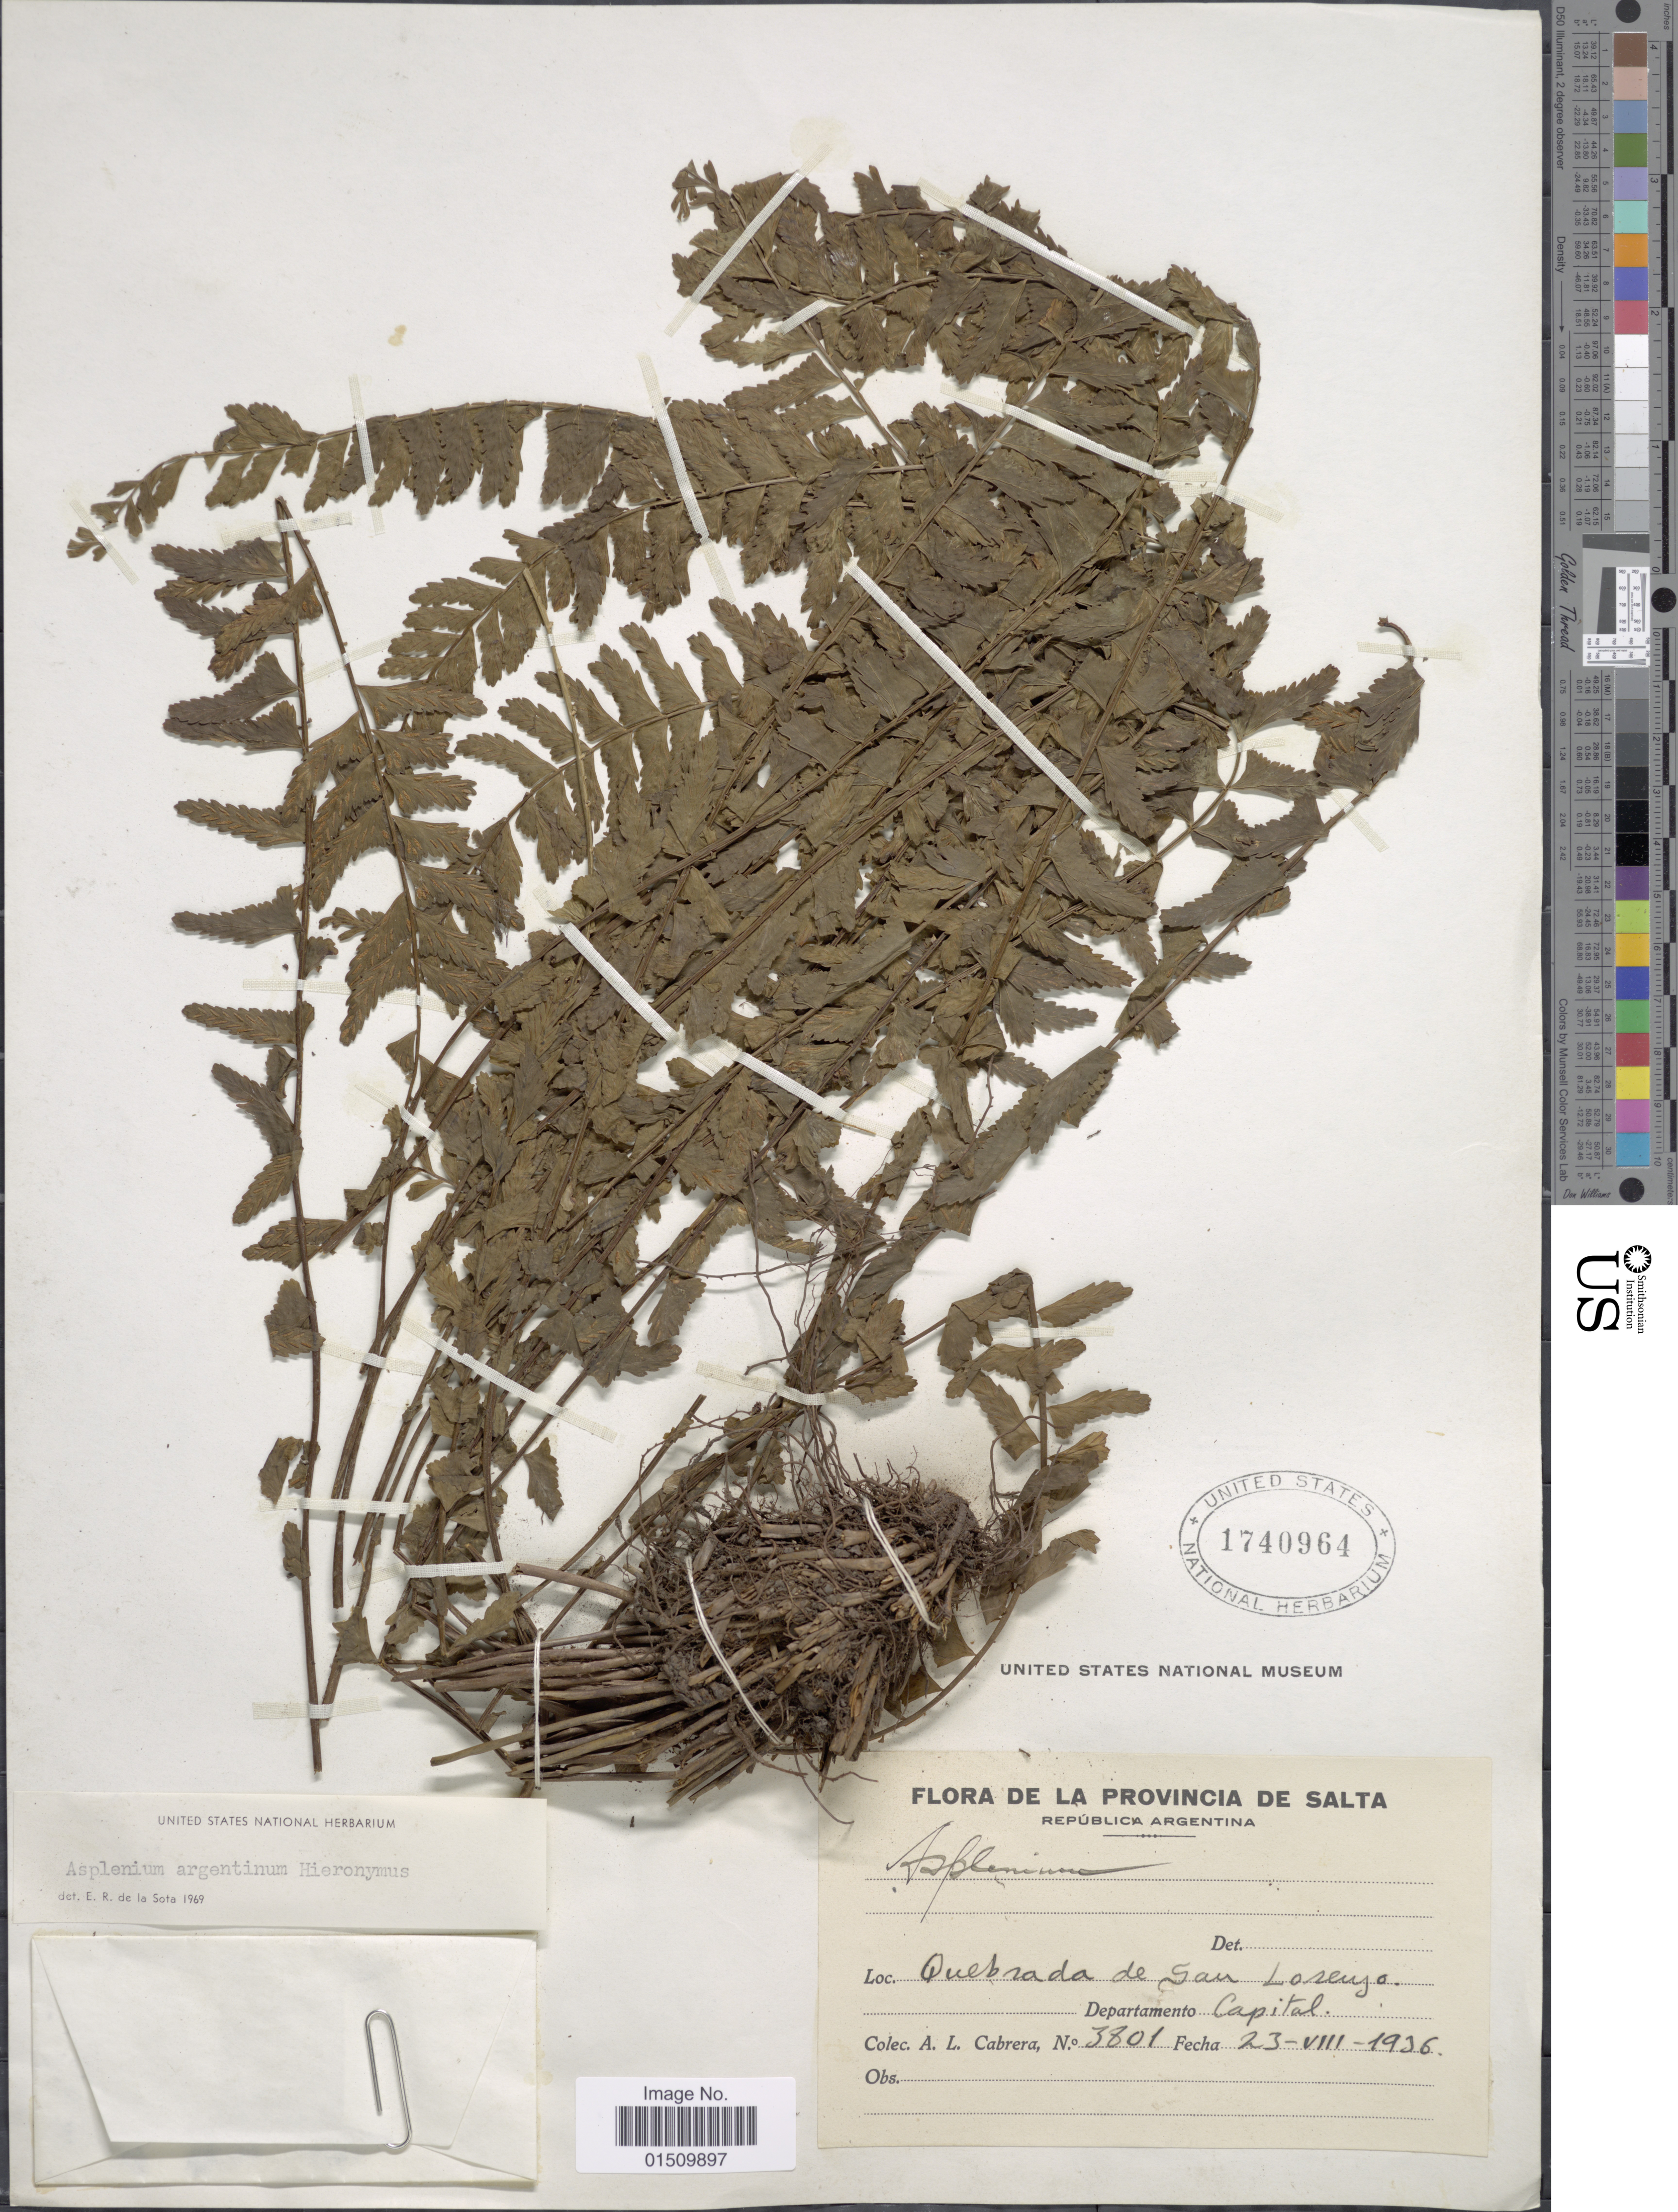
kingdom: Plantae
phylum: Tracheophyta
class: Polypodiopsida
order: Polypodiales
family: Aspleniaceae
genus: Asplenium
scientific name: Asplenium argentinum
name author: Hieron.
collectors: A. L. Cabrera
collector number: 3801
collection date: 1936-08-23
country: Argentina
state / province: Salta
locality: De la Provincia de Salta, Republica Argentina, Quebrada de San Loreujo. Departamento Capital.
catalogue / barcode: US 1740964